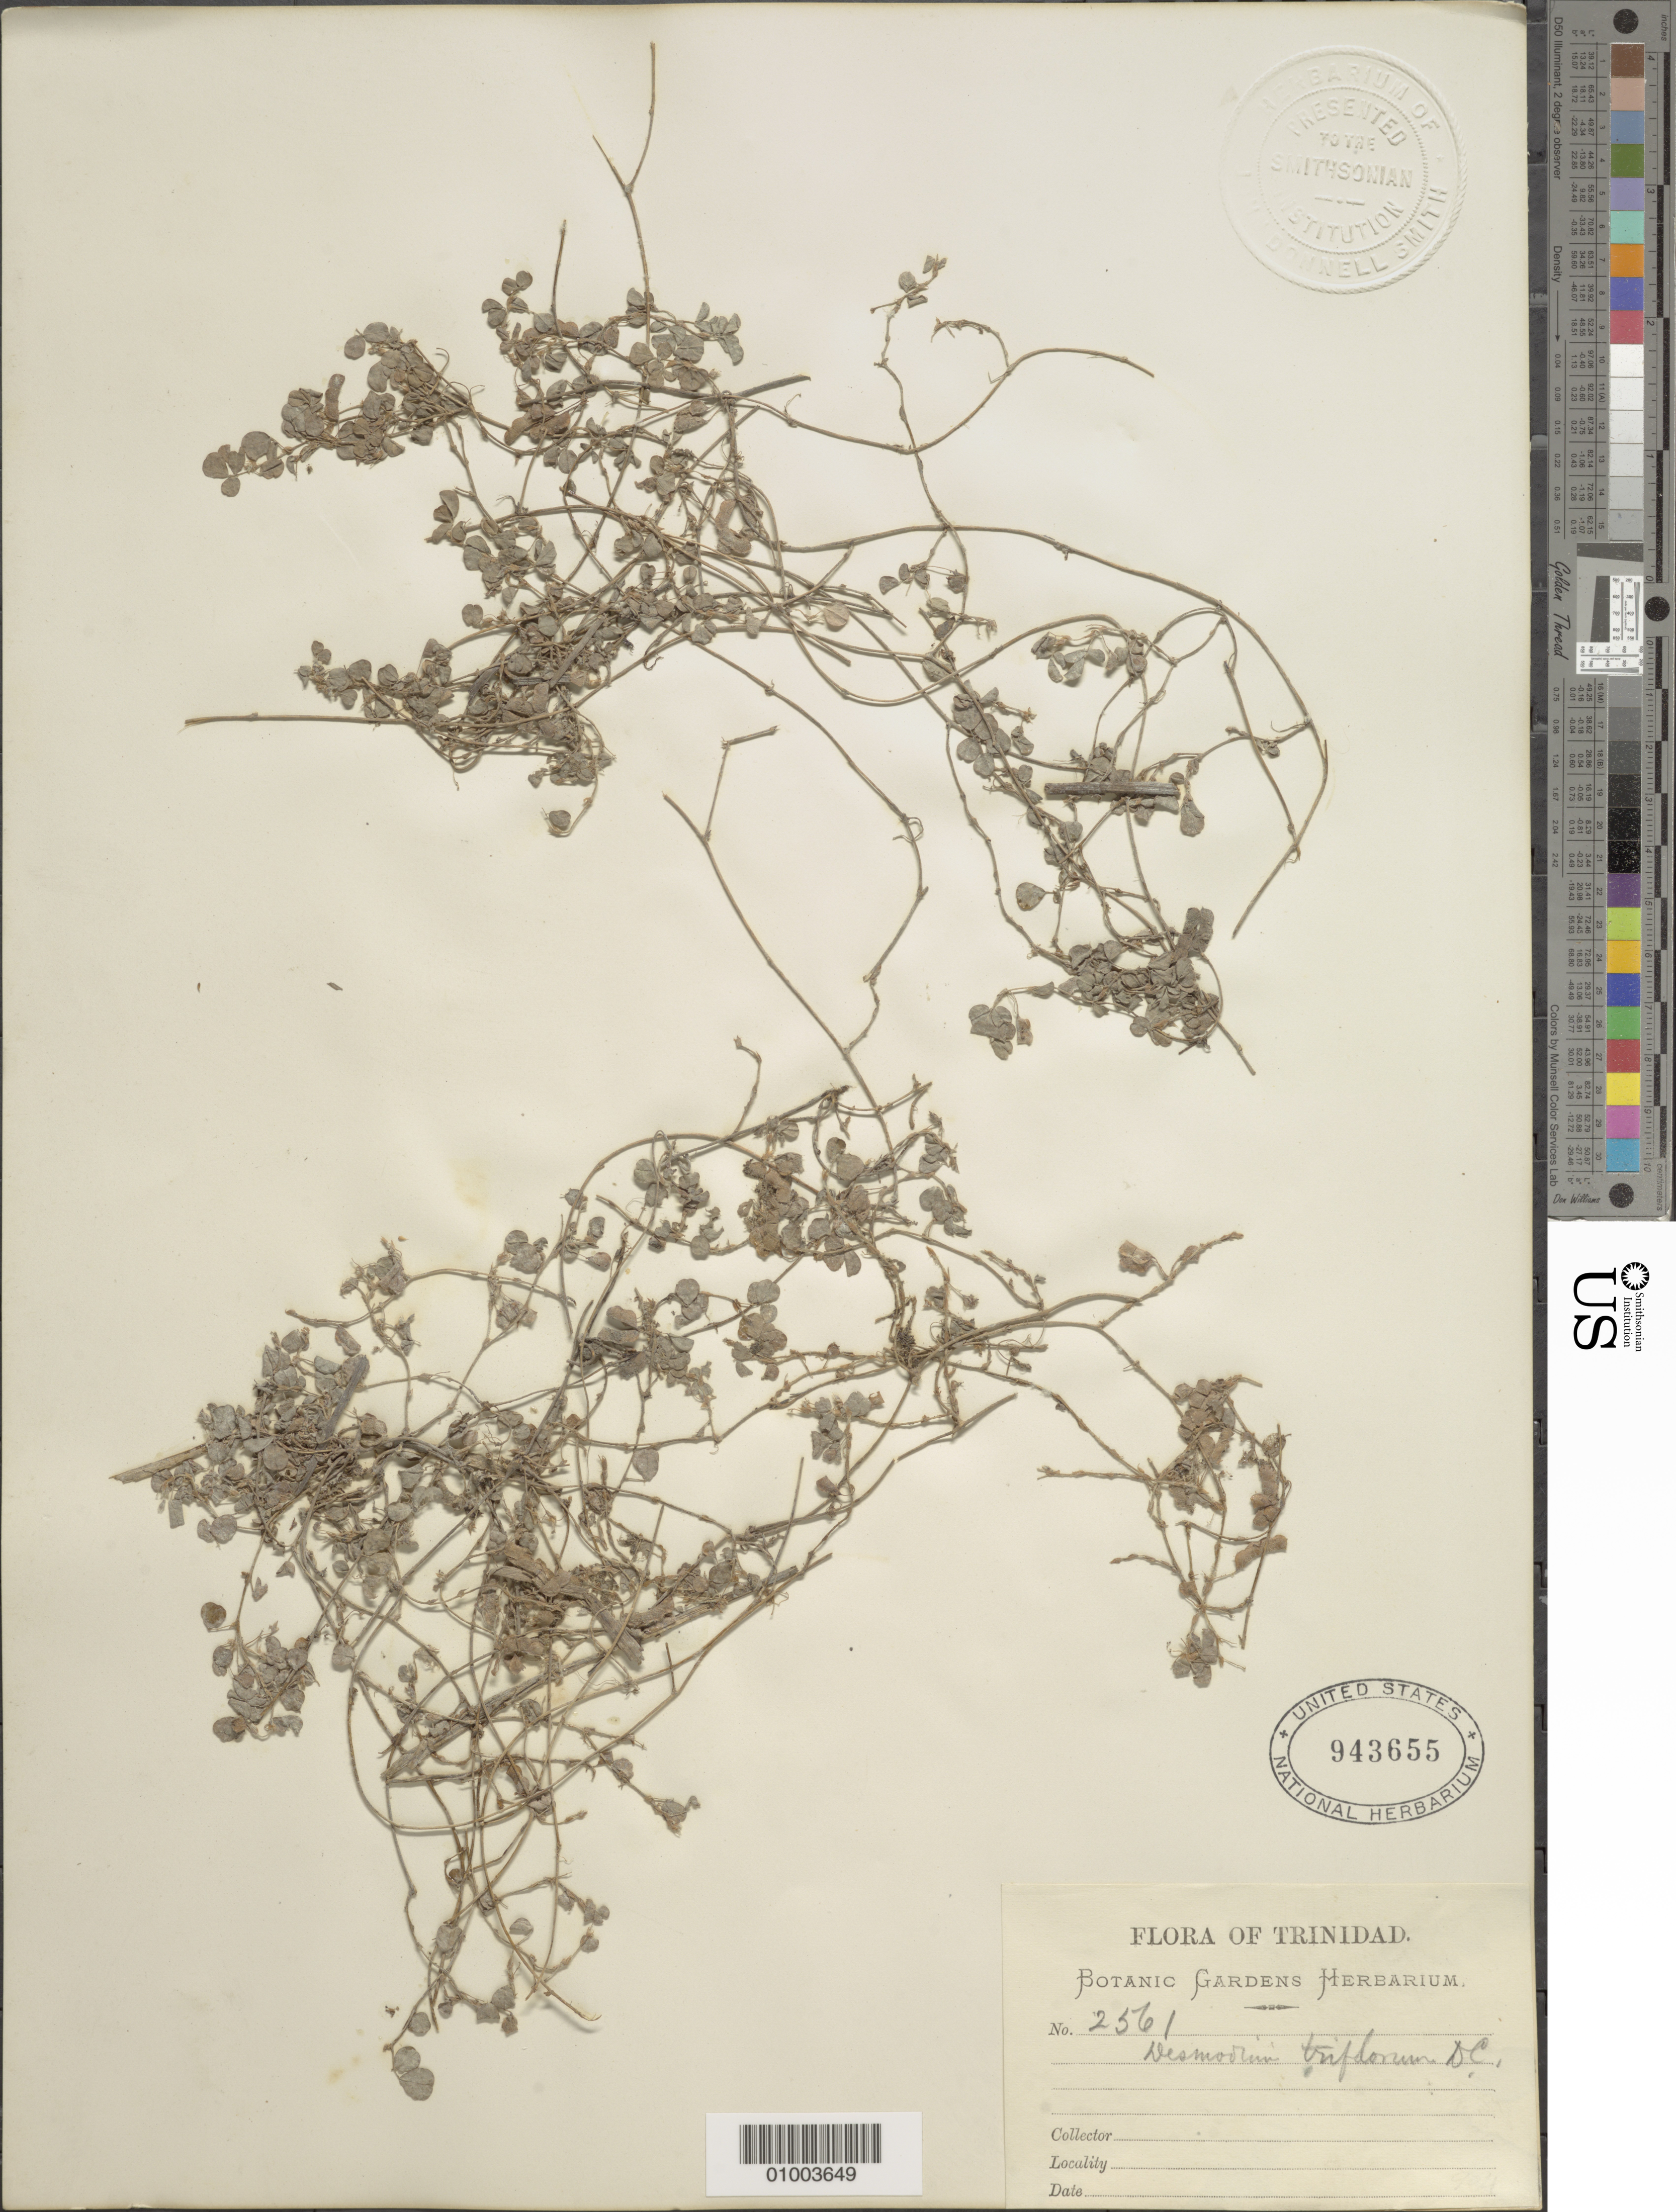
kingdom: Plantae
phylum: Tracheophyta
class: Magnoliopsida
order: Fabales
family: Fabaceae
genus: Grona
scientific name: Grona triflora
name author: (L.) H. Ohashi & K. Ohashi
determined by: Strong, Mark T., (BOT), Smithsonian Institution - National Museum of Natural History (UNITED STATES)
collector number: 2561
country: Trinidad and Tobago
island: Trinidad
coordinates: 0 N, 0 E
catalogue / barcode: US 943655